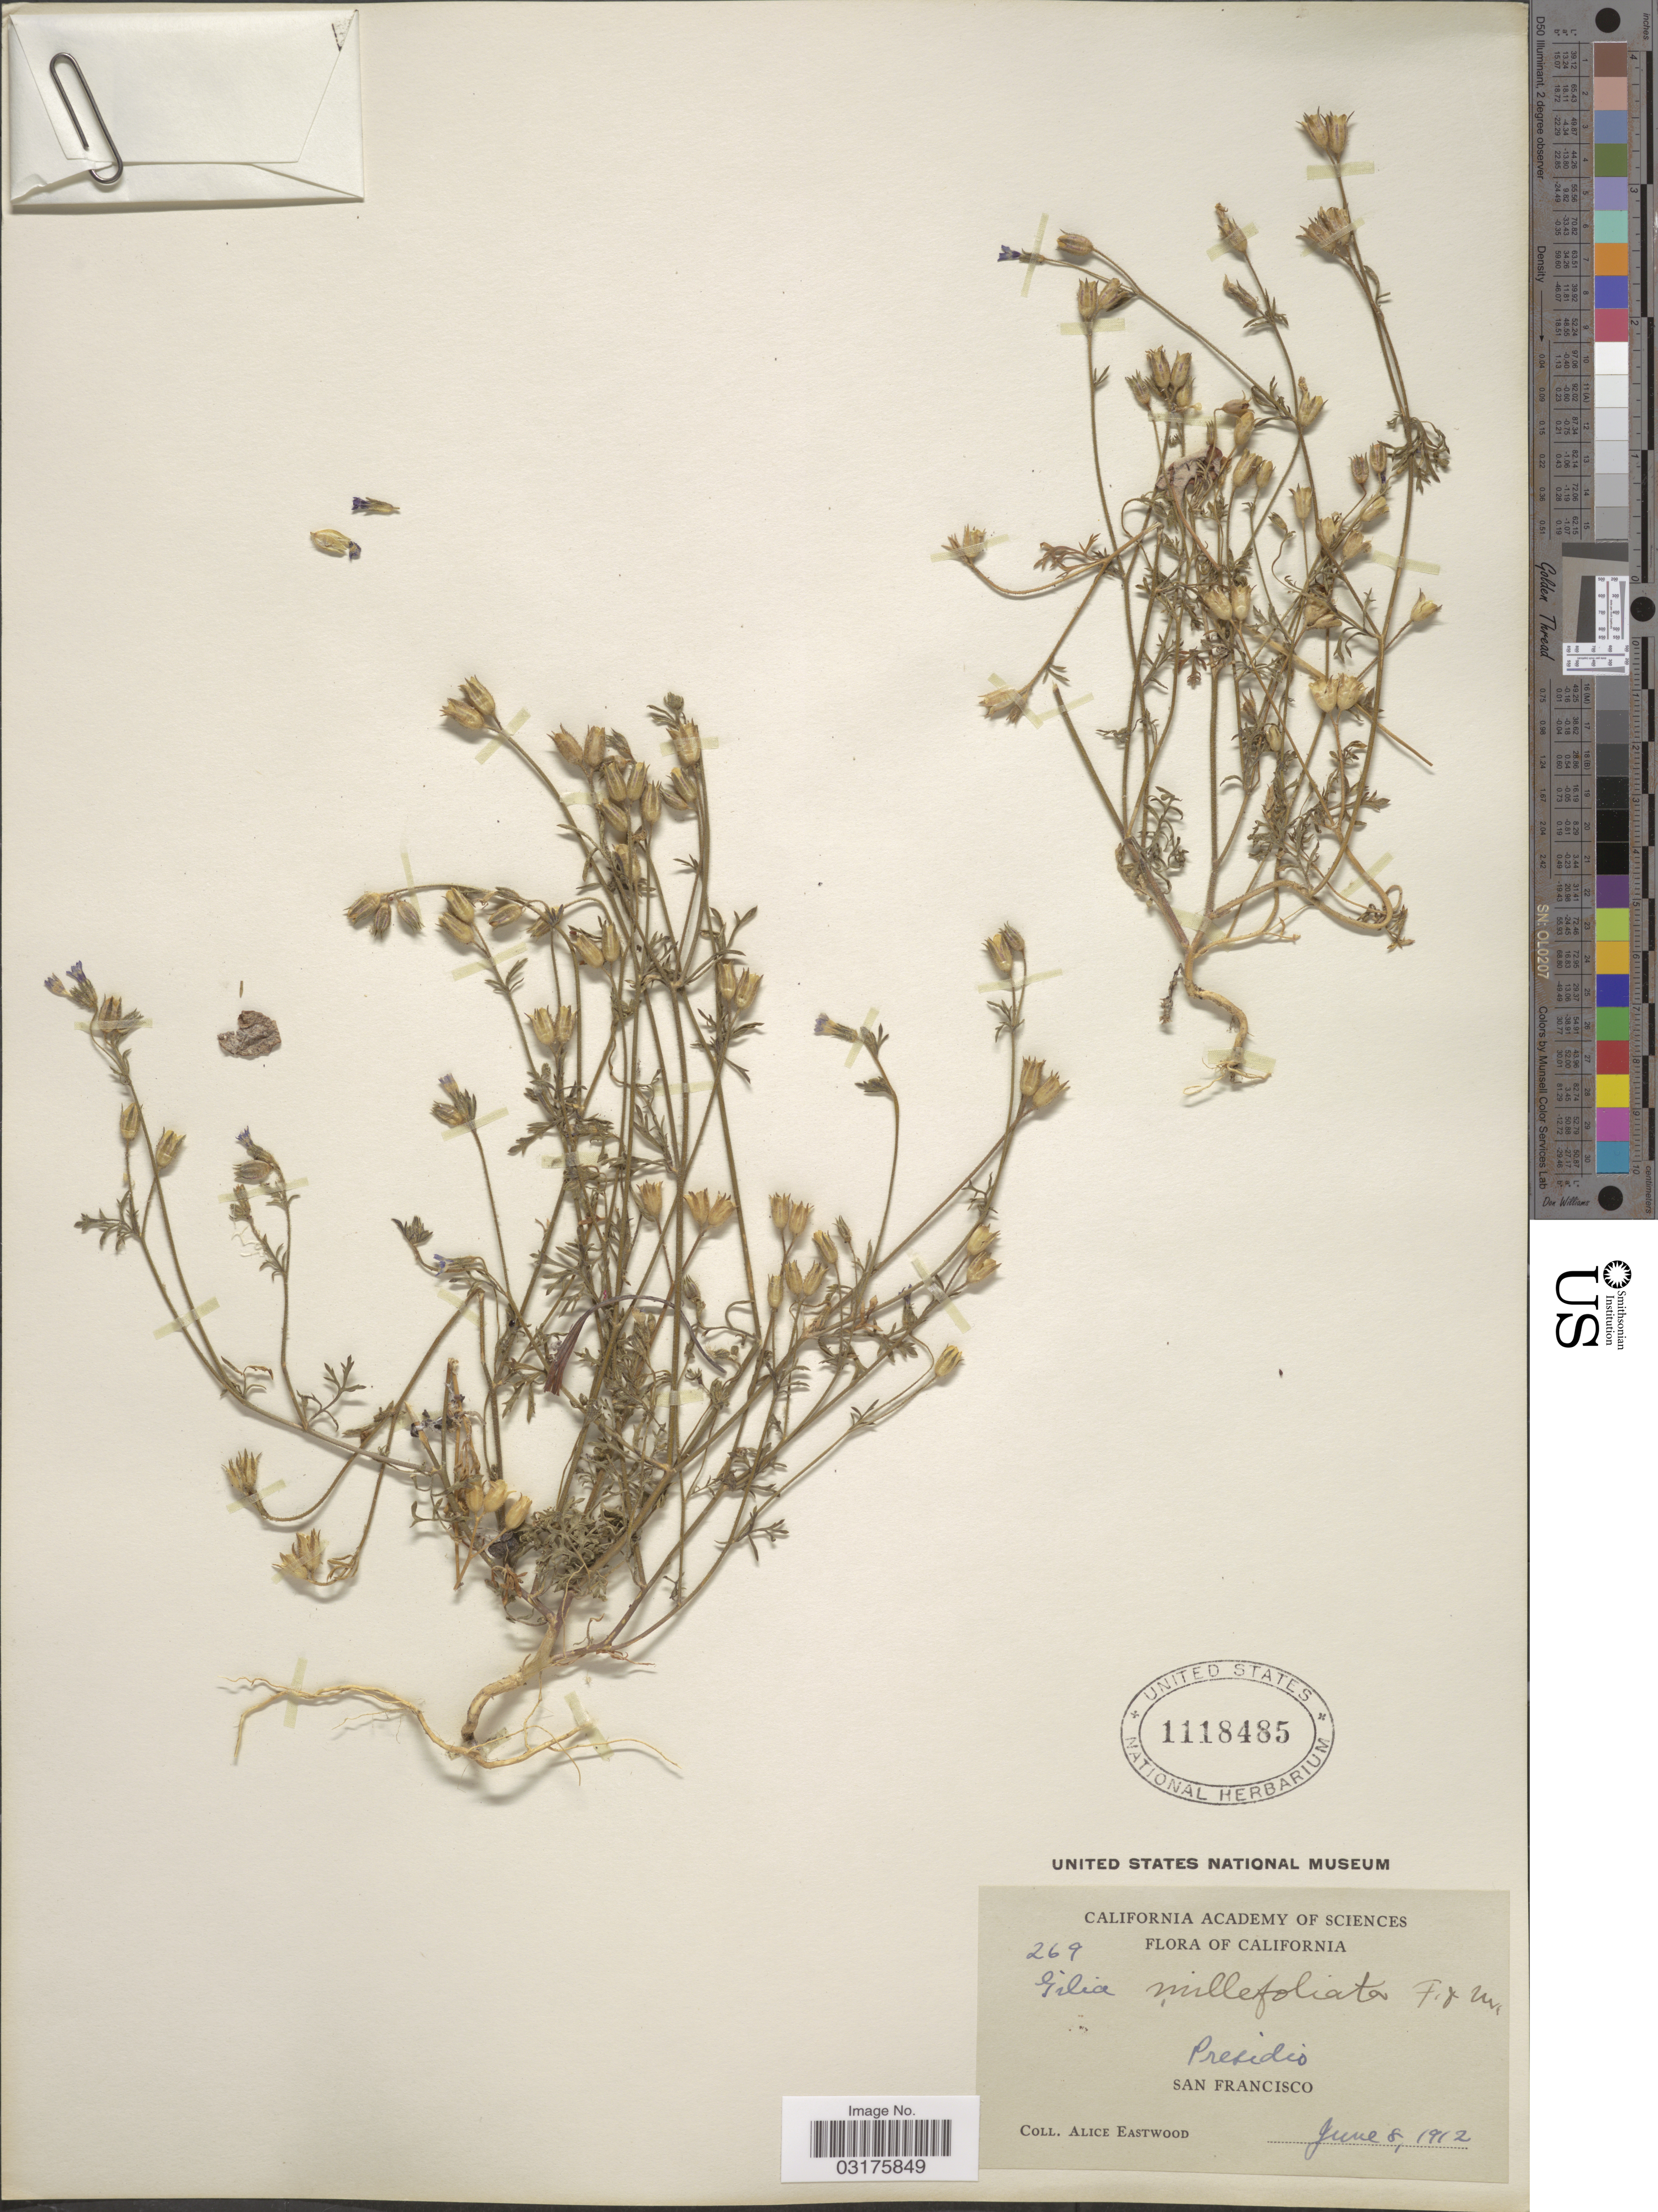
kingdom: Plantae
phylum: Tracheophyta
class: Magnoliopsida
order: Ericales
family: Polemoniaceae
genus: Gilia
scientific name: Gilia millefoliata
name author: Fisch. & C.A. Mey.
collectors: A. Eastwood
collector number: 269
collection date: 1912-06-08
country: United States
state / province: California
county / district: San Francisco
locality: Presidio, San Francisco.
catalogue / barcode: US 1118485